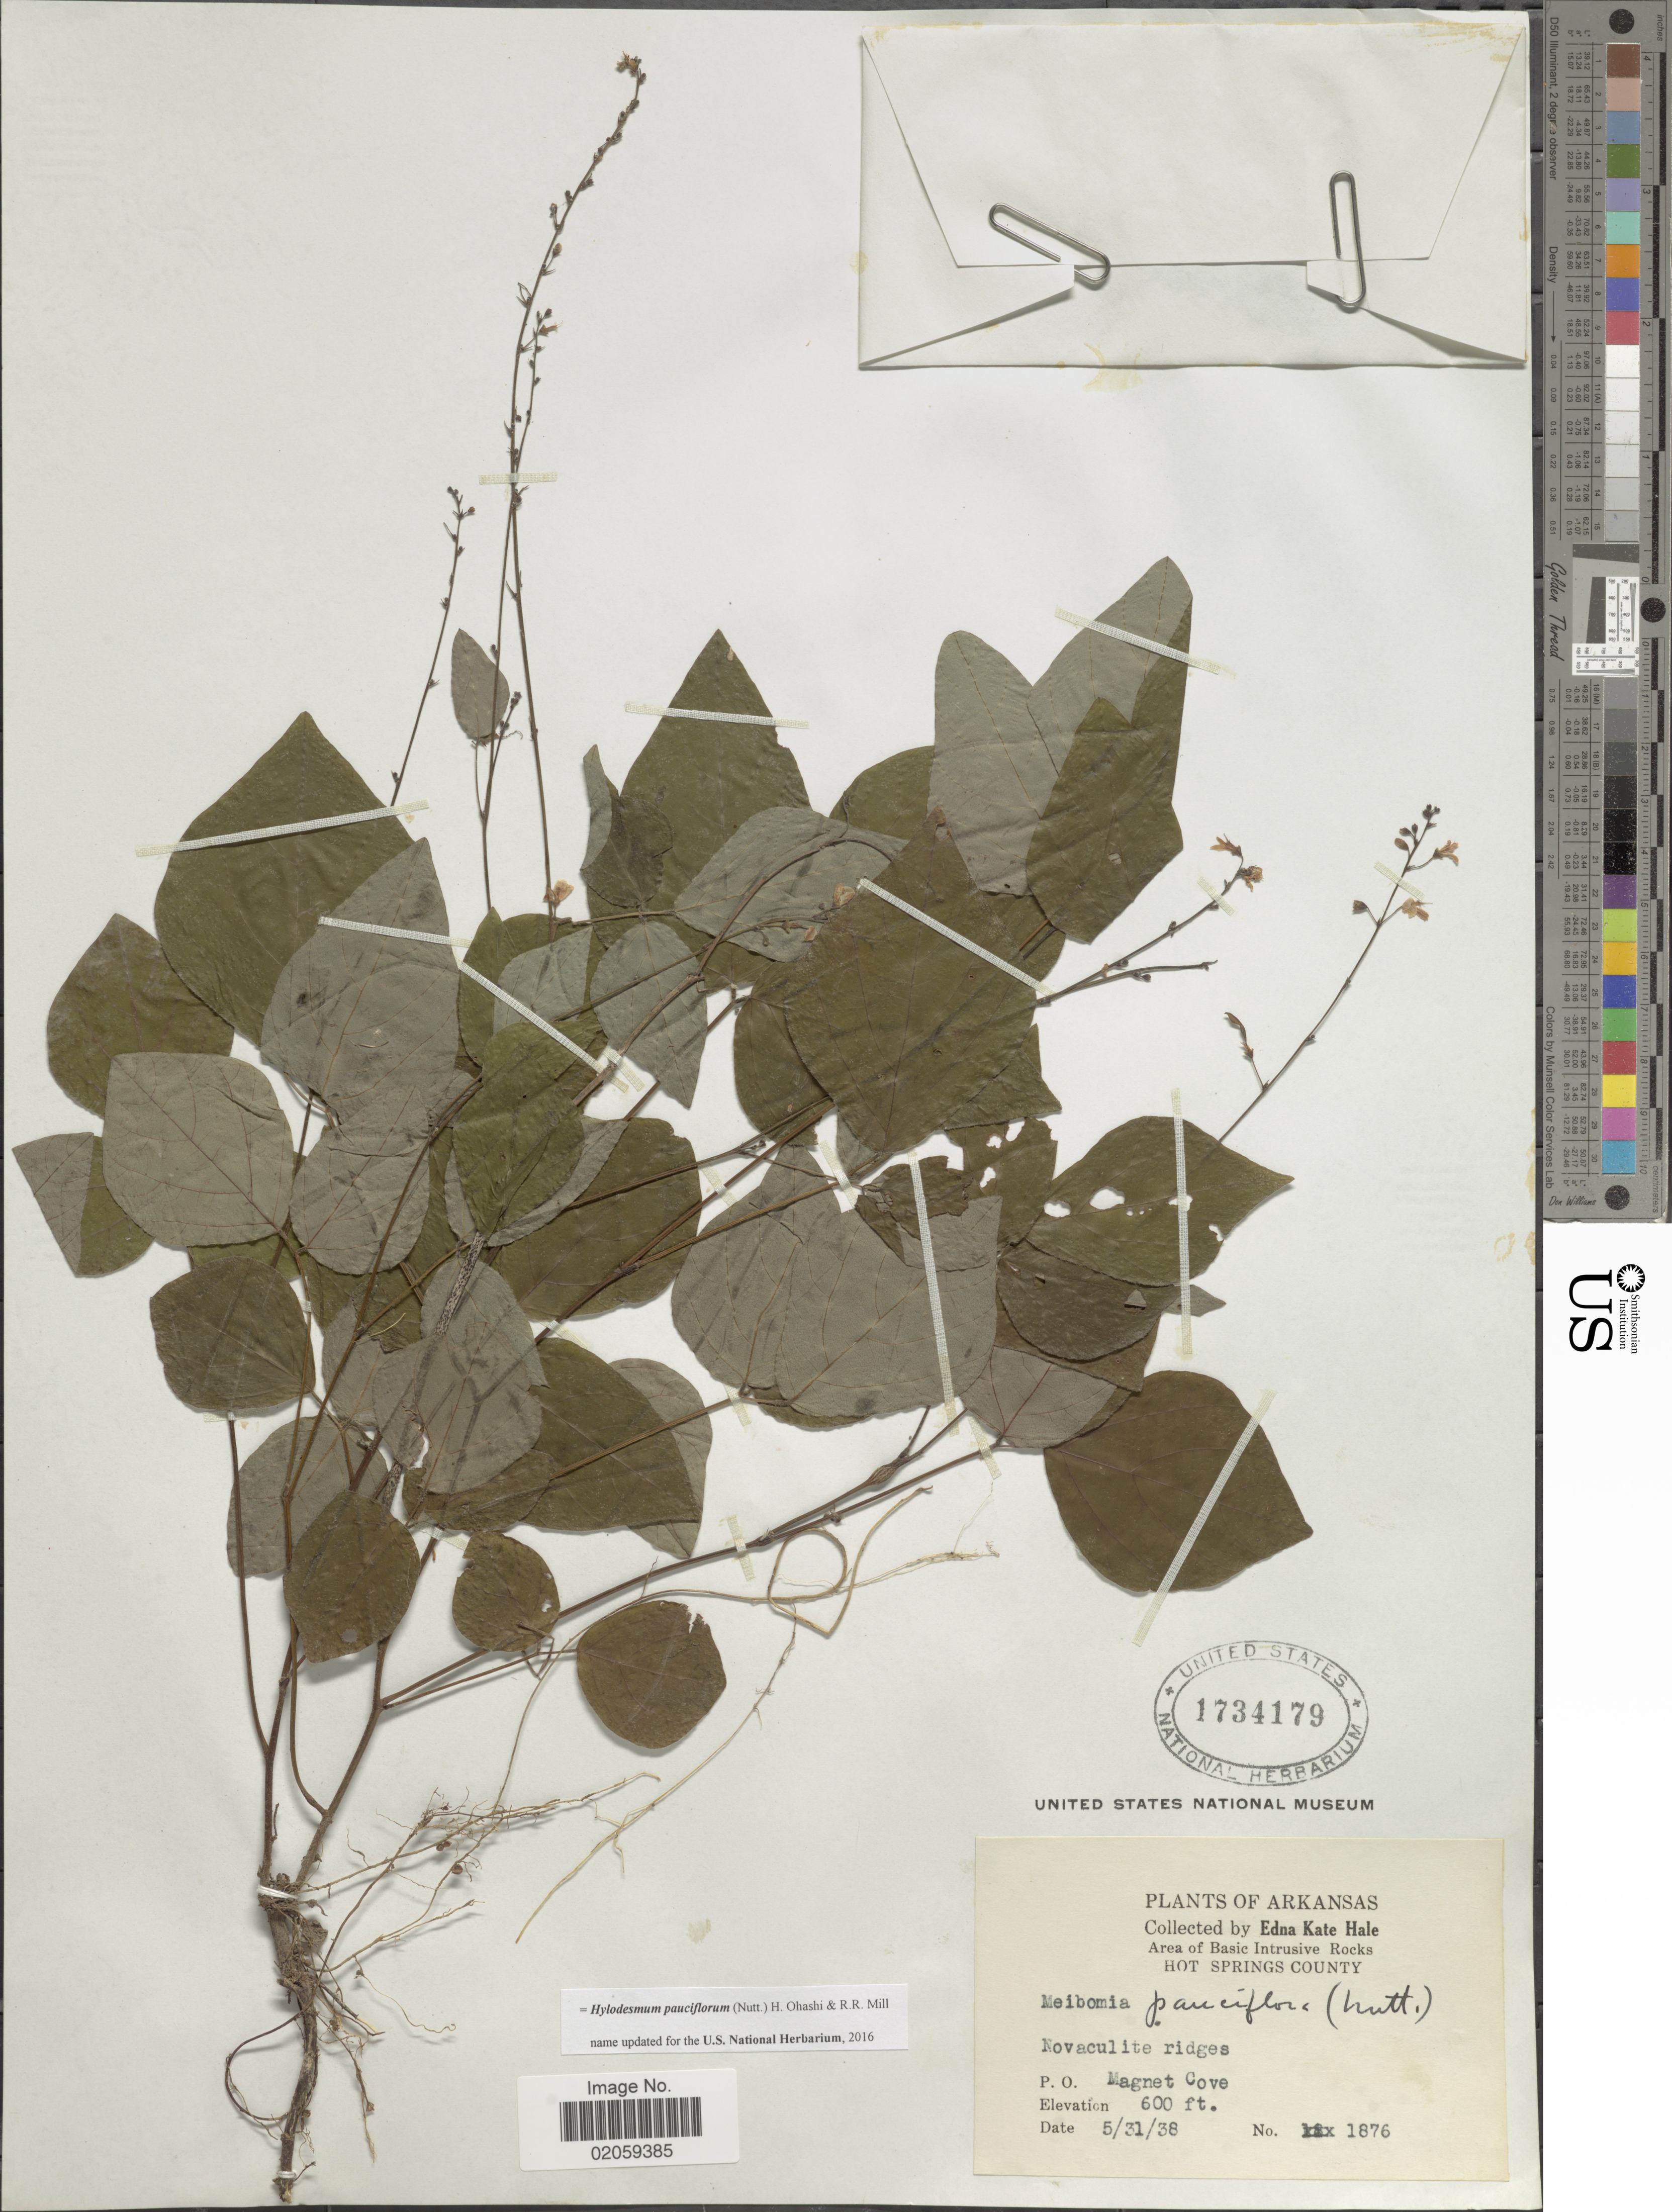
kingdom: Plantae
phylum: Tracheophyta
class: Magnoliopsida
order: Fabales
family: Fabaceae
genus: Hylodesmum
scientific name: Hylodesmum pauciflorum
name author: (Nutt.) H. Ohashi & R.R. Mill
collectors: E. K. Hale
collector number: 1876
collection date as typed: Transcribed d/m/y: 31/5/38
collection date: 1938-05-31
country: United States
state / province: Arkansas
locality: Area of Basic Intrusive Rocks, Hot Springs County, Novaculite ridges, P.O. Magnet Cove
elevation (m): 183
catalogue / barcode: US 1734179